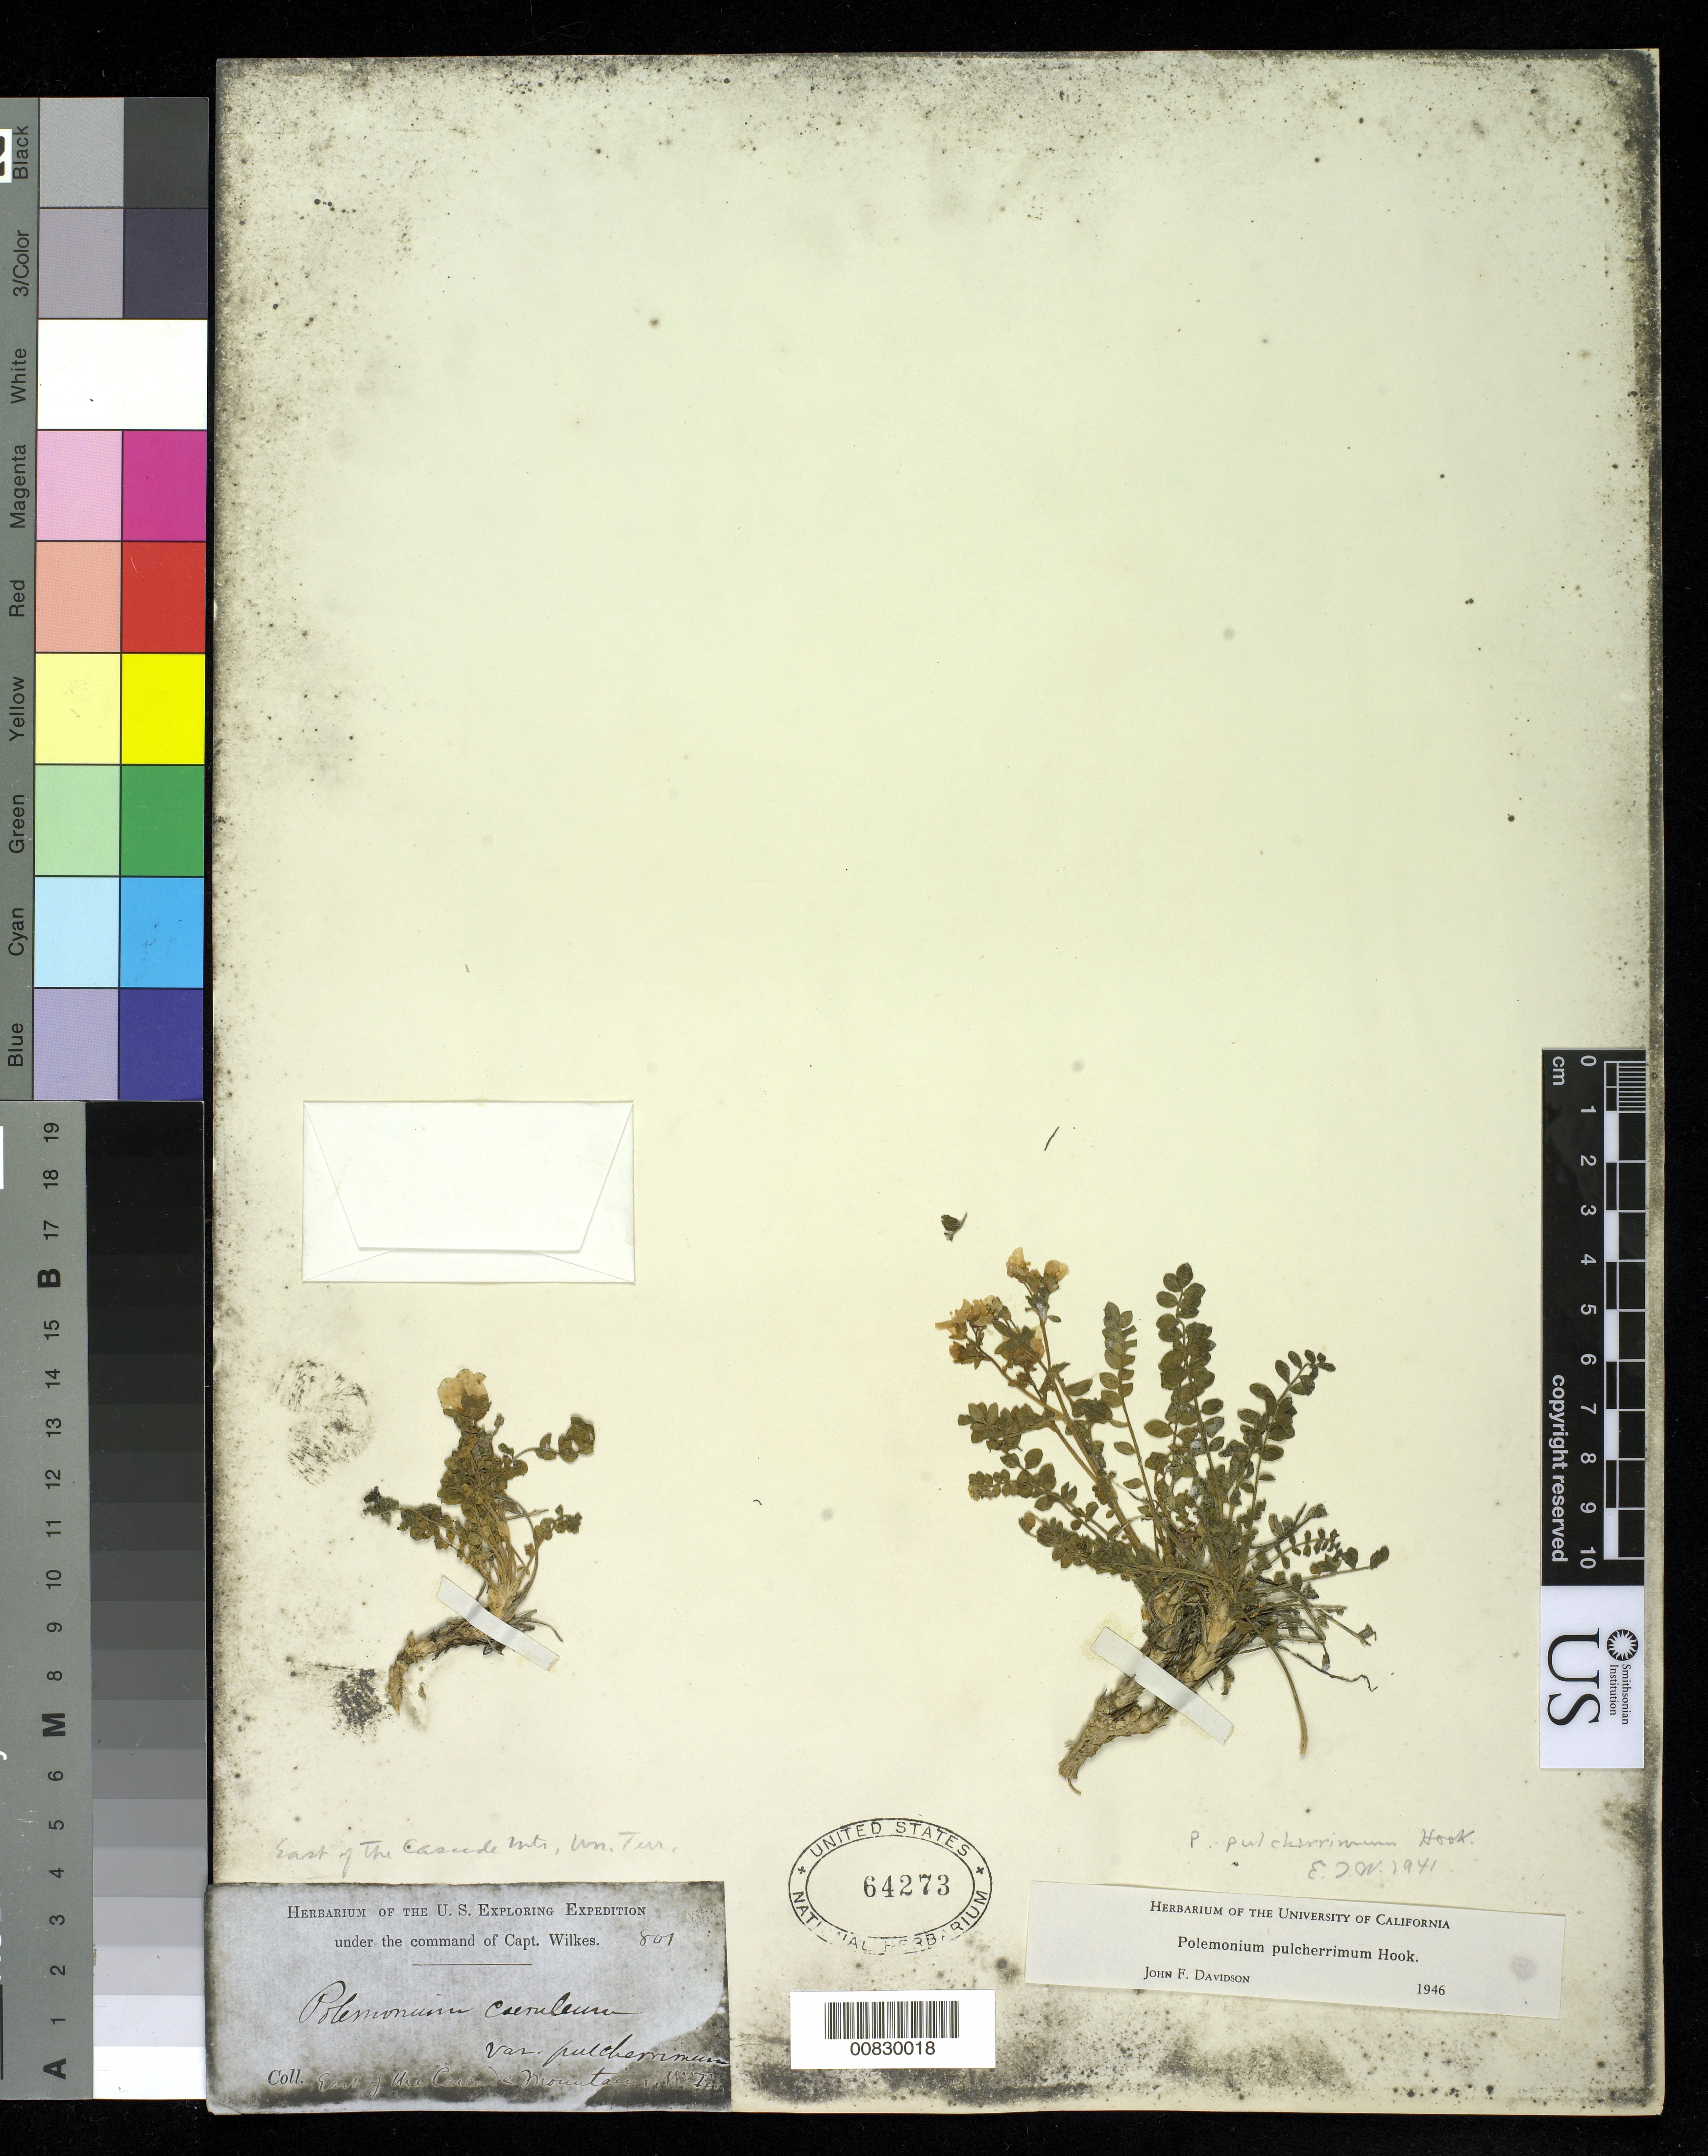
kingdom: Plantae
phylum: Tracheophyta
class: Magnoliopsida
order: Ericales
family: Polemoniaceae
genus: Polemonium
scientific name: Polemonium pulcherrimum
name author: Hook.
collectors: Wilkes Explor. Exped.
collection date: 1838/1842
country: United States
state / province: Washington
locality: East of the Cascade Mountains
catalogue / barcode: US 64273